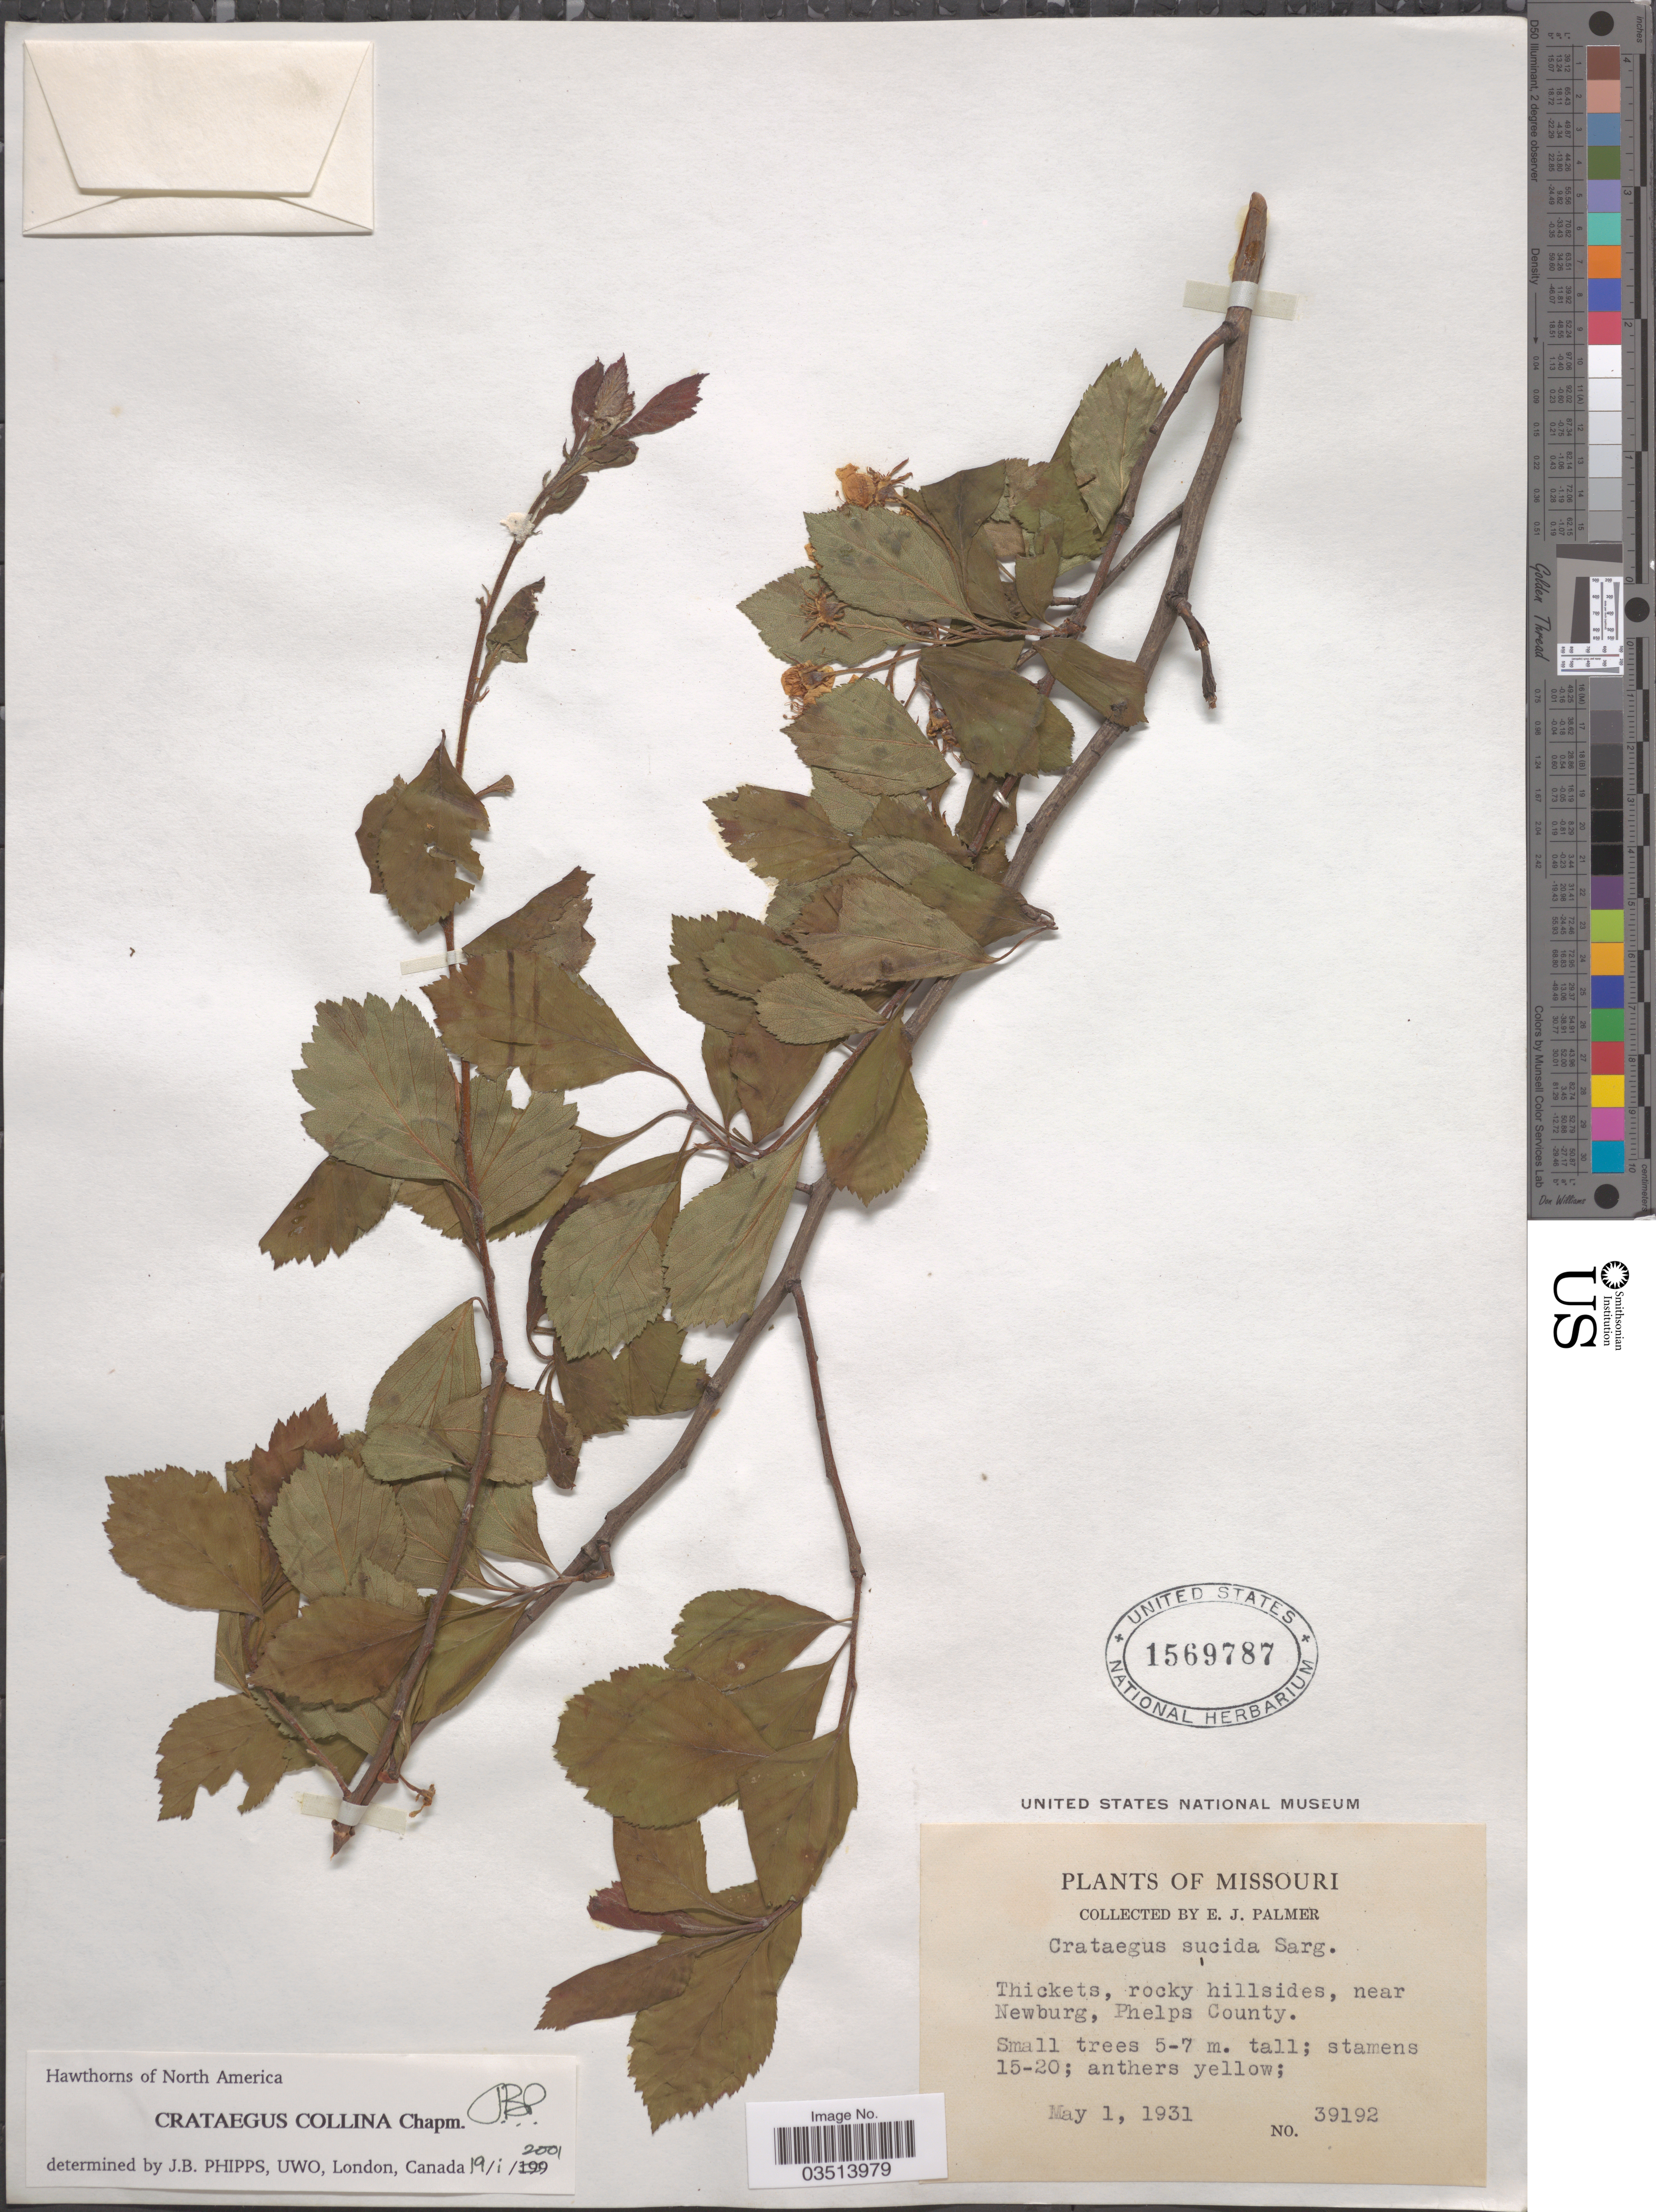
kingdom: Plantae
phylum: Tracheophyta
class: Magnoliopsida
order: Rosales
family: Rosaceae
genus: Crataegus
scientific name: Crataegus collina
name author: Chapm.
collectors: E. J. Palmer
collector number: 39192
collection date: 1931-05-01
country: United States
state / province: Missouri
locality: Near Newburg, Phelps County.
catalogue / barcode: US 1569787